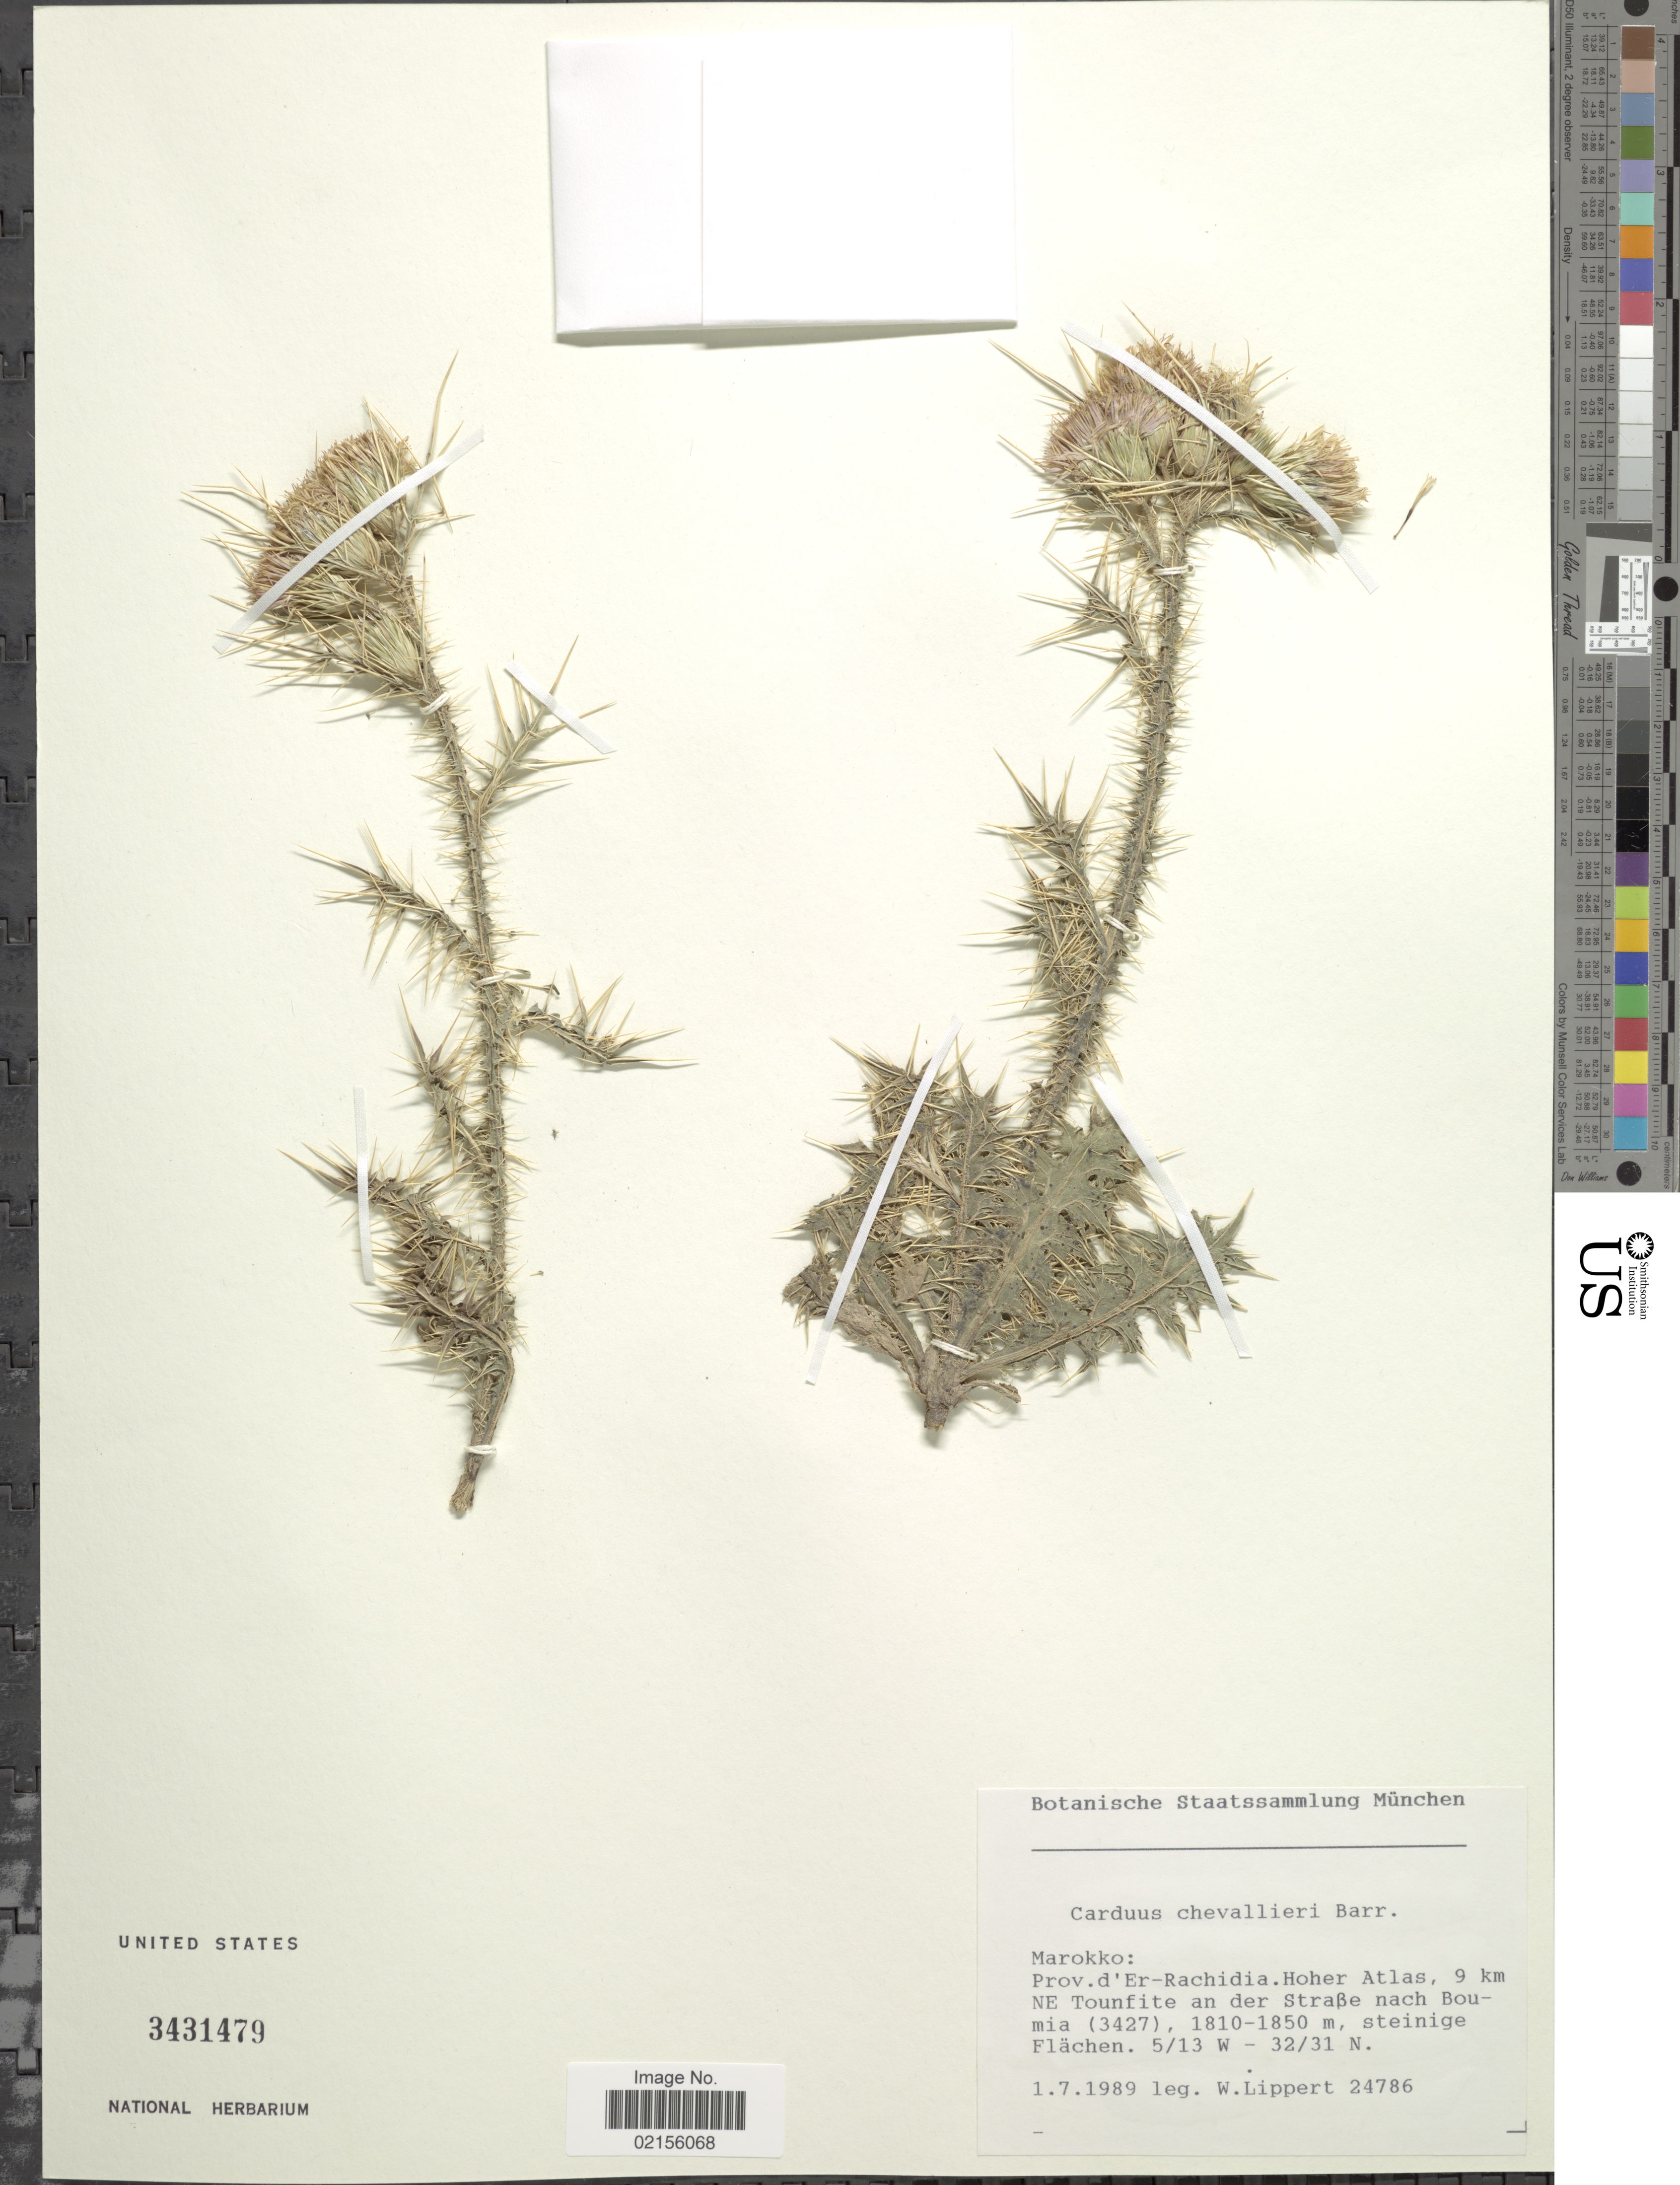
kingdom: Plantae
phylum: Tracheophyta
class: Magnoliopsida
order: Asterales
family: Asteraceae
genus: Carduus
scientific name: Carduus chevallieri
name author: Barratte ex Chevall.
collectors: W. Lippert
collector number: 24786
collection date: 1989-07-01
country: Morocco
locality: Prov. d'Er-Rachidia. Hoher Atlas, 9 km NE Tounfite an der Straße nach Boumia (3427), steinige Flächen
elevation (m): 1810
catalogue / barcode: US 3431479